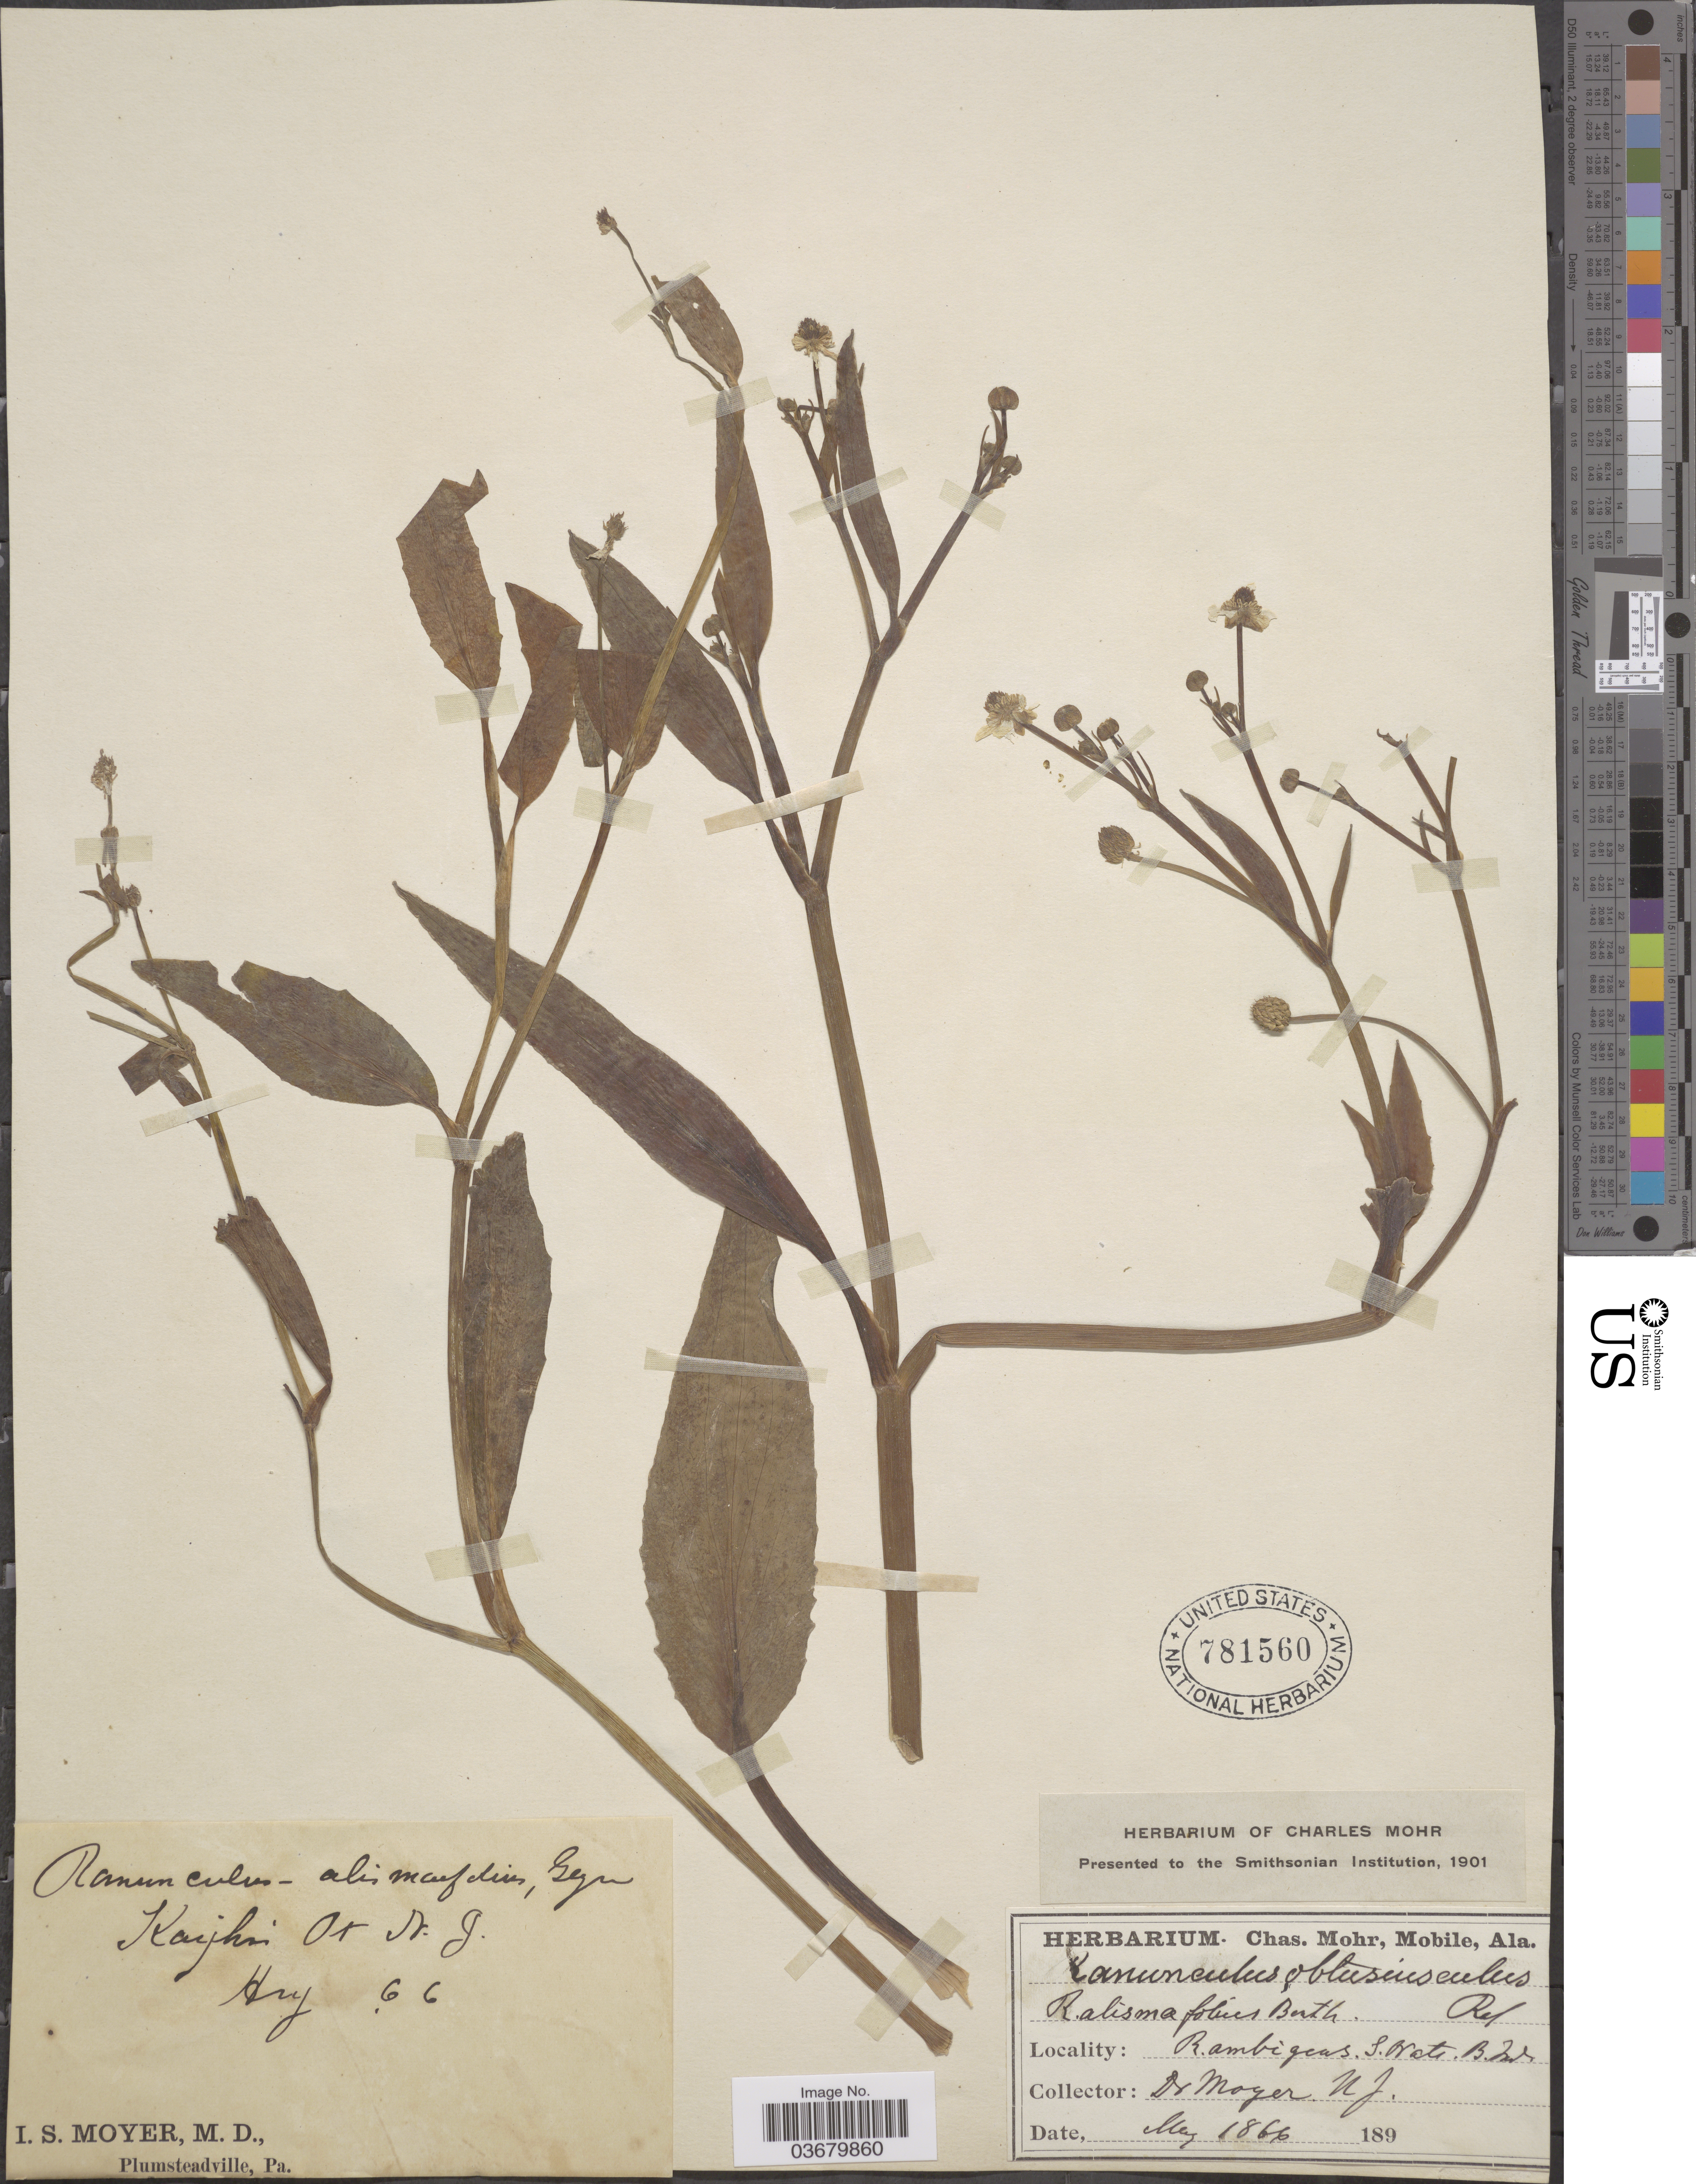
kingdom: Plantae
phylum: Tracheophyta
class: Magnoliopsida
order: Ranunculales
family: Ranunculaceae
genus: Ranunculus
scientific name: Ranunculus ambigens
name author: S. Watson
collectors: I. S. Moyer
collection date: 1866-08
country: United States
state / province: New Jersey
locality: Kaijhri Or. Hwy. 66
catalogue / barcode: US 781560